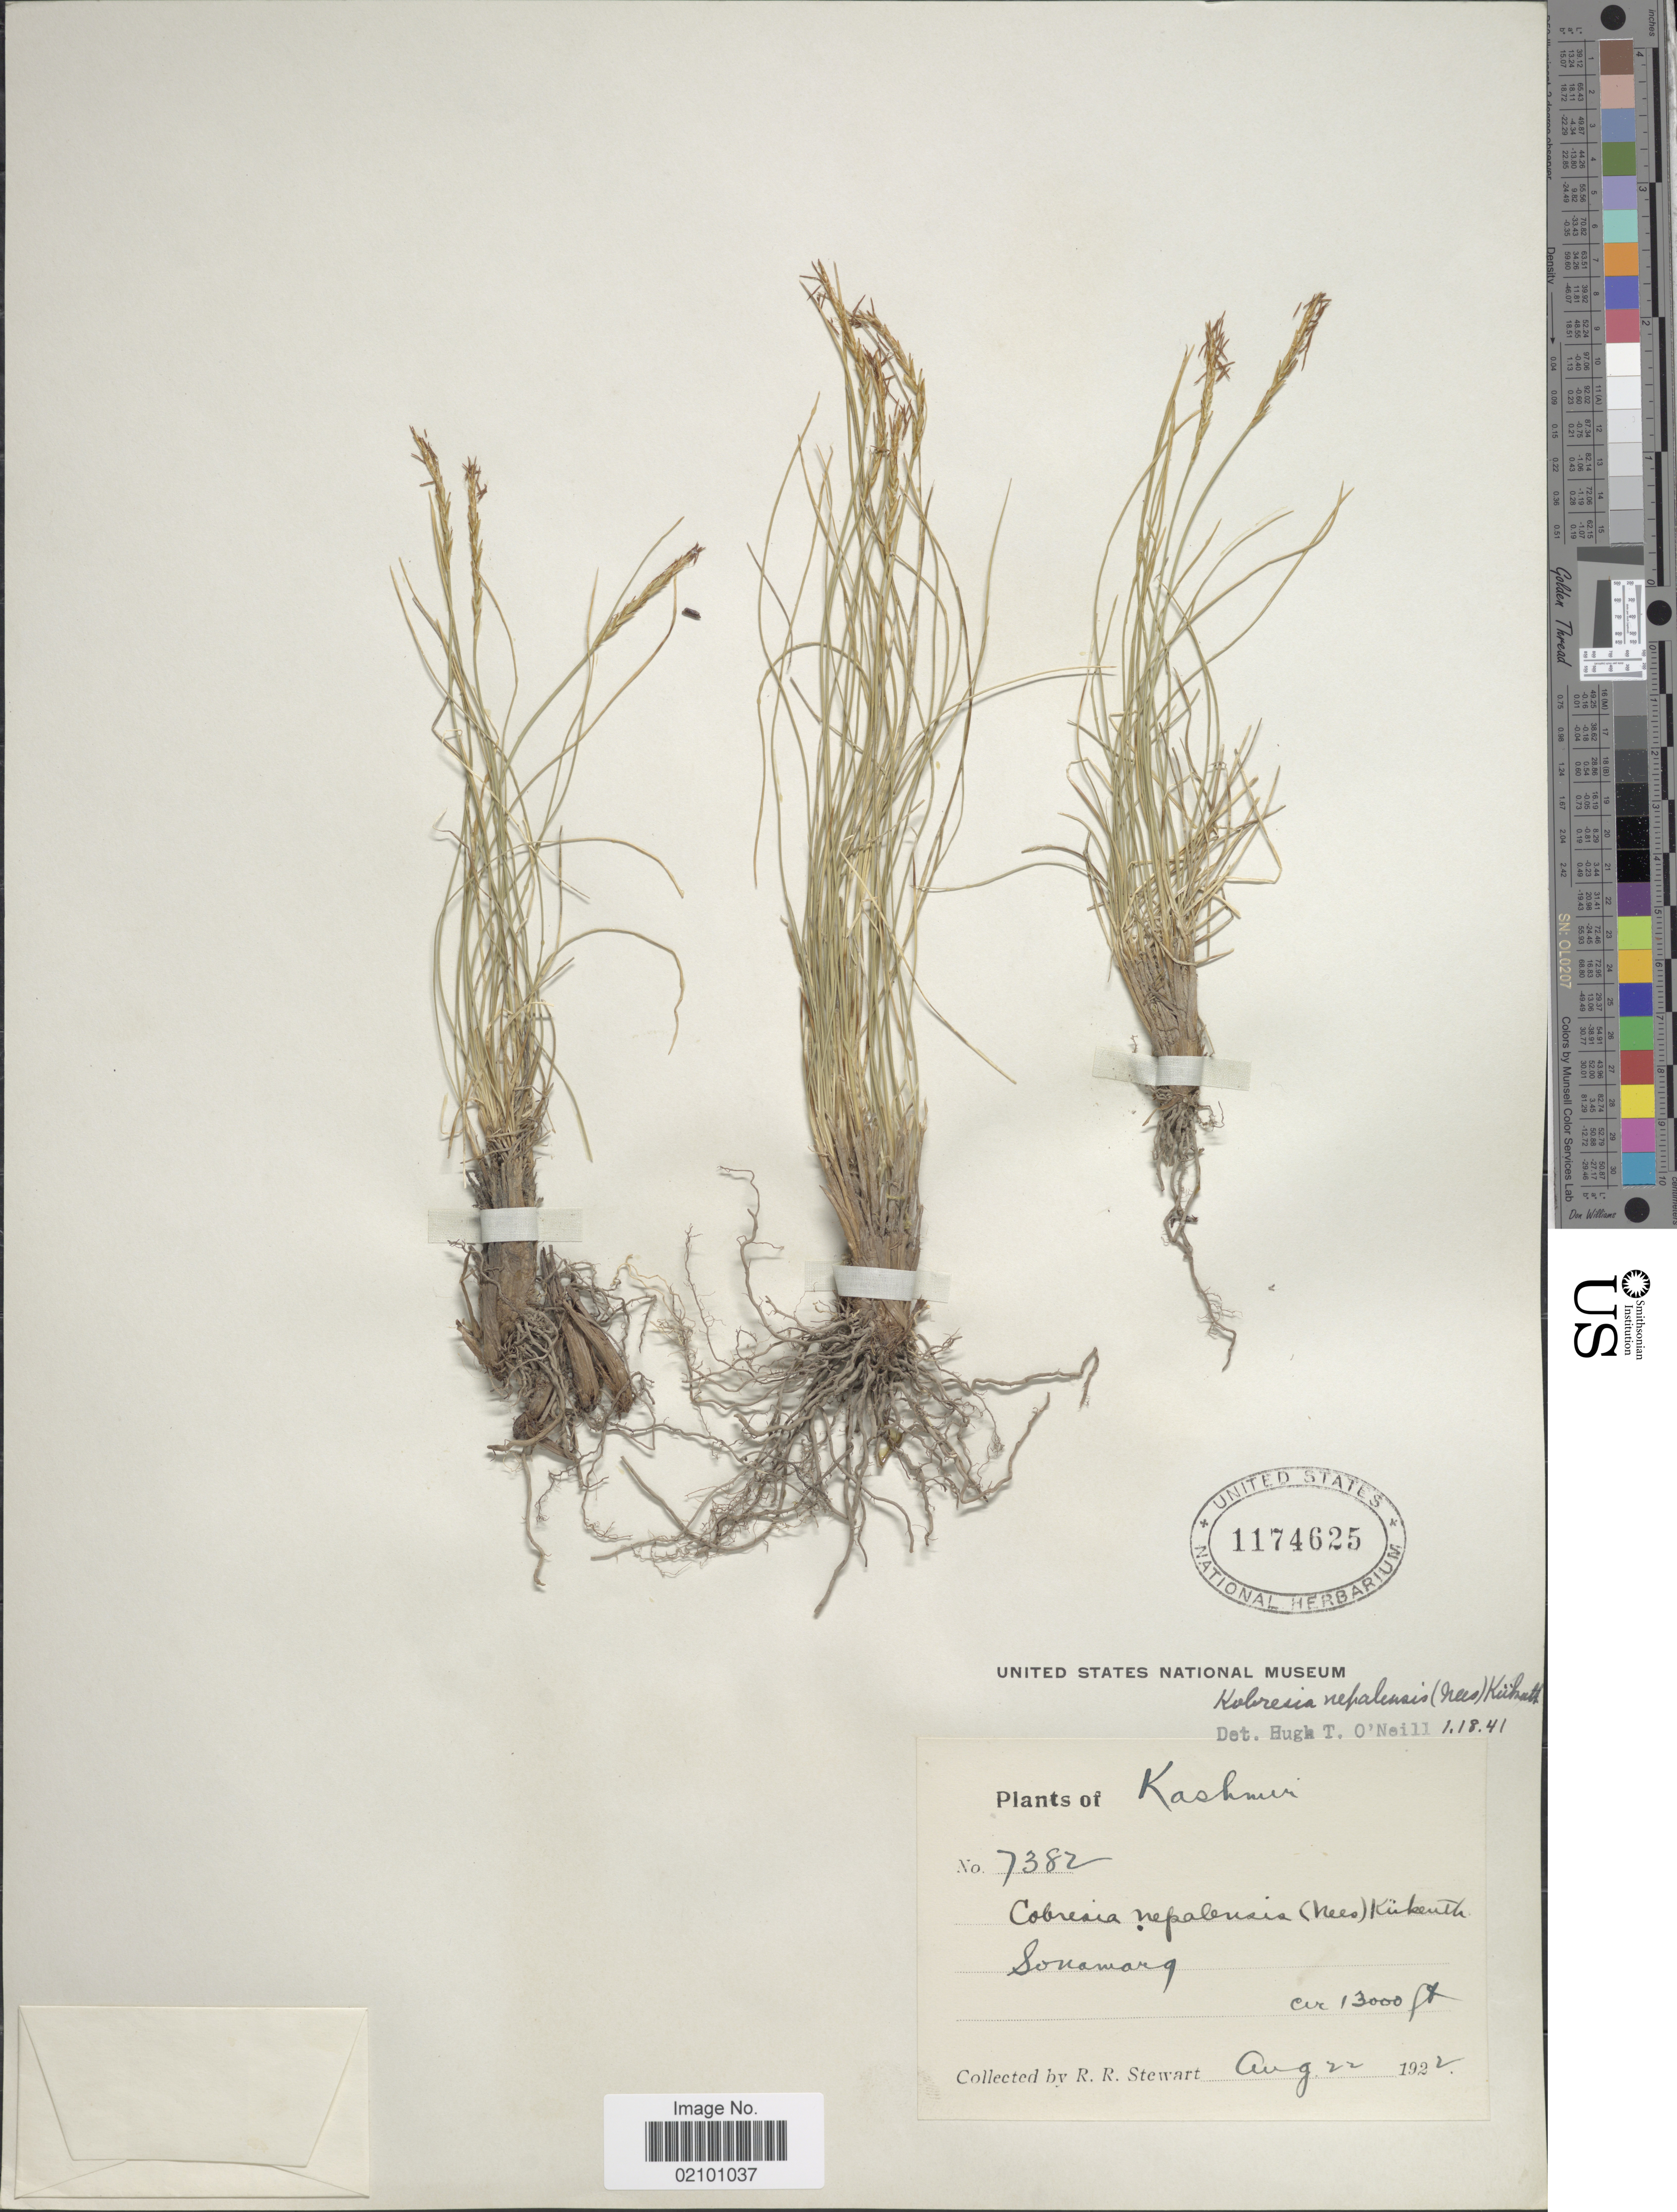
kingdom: Plantae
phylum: Tracheophyta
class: Liliopsida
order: Poales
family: Cyperaceae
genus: Carex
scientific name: Carex unciniiformis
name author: Boeckeler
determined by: Strong, M. T., (US), Smithsonian Institution - National Museum of Natural History (UNITED STATES)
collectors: R. R. Stewart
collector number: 7382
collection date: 1922-08-22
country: India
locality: Kashmir, Sonamarg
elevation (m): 3962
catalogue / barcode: US 1174625